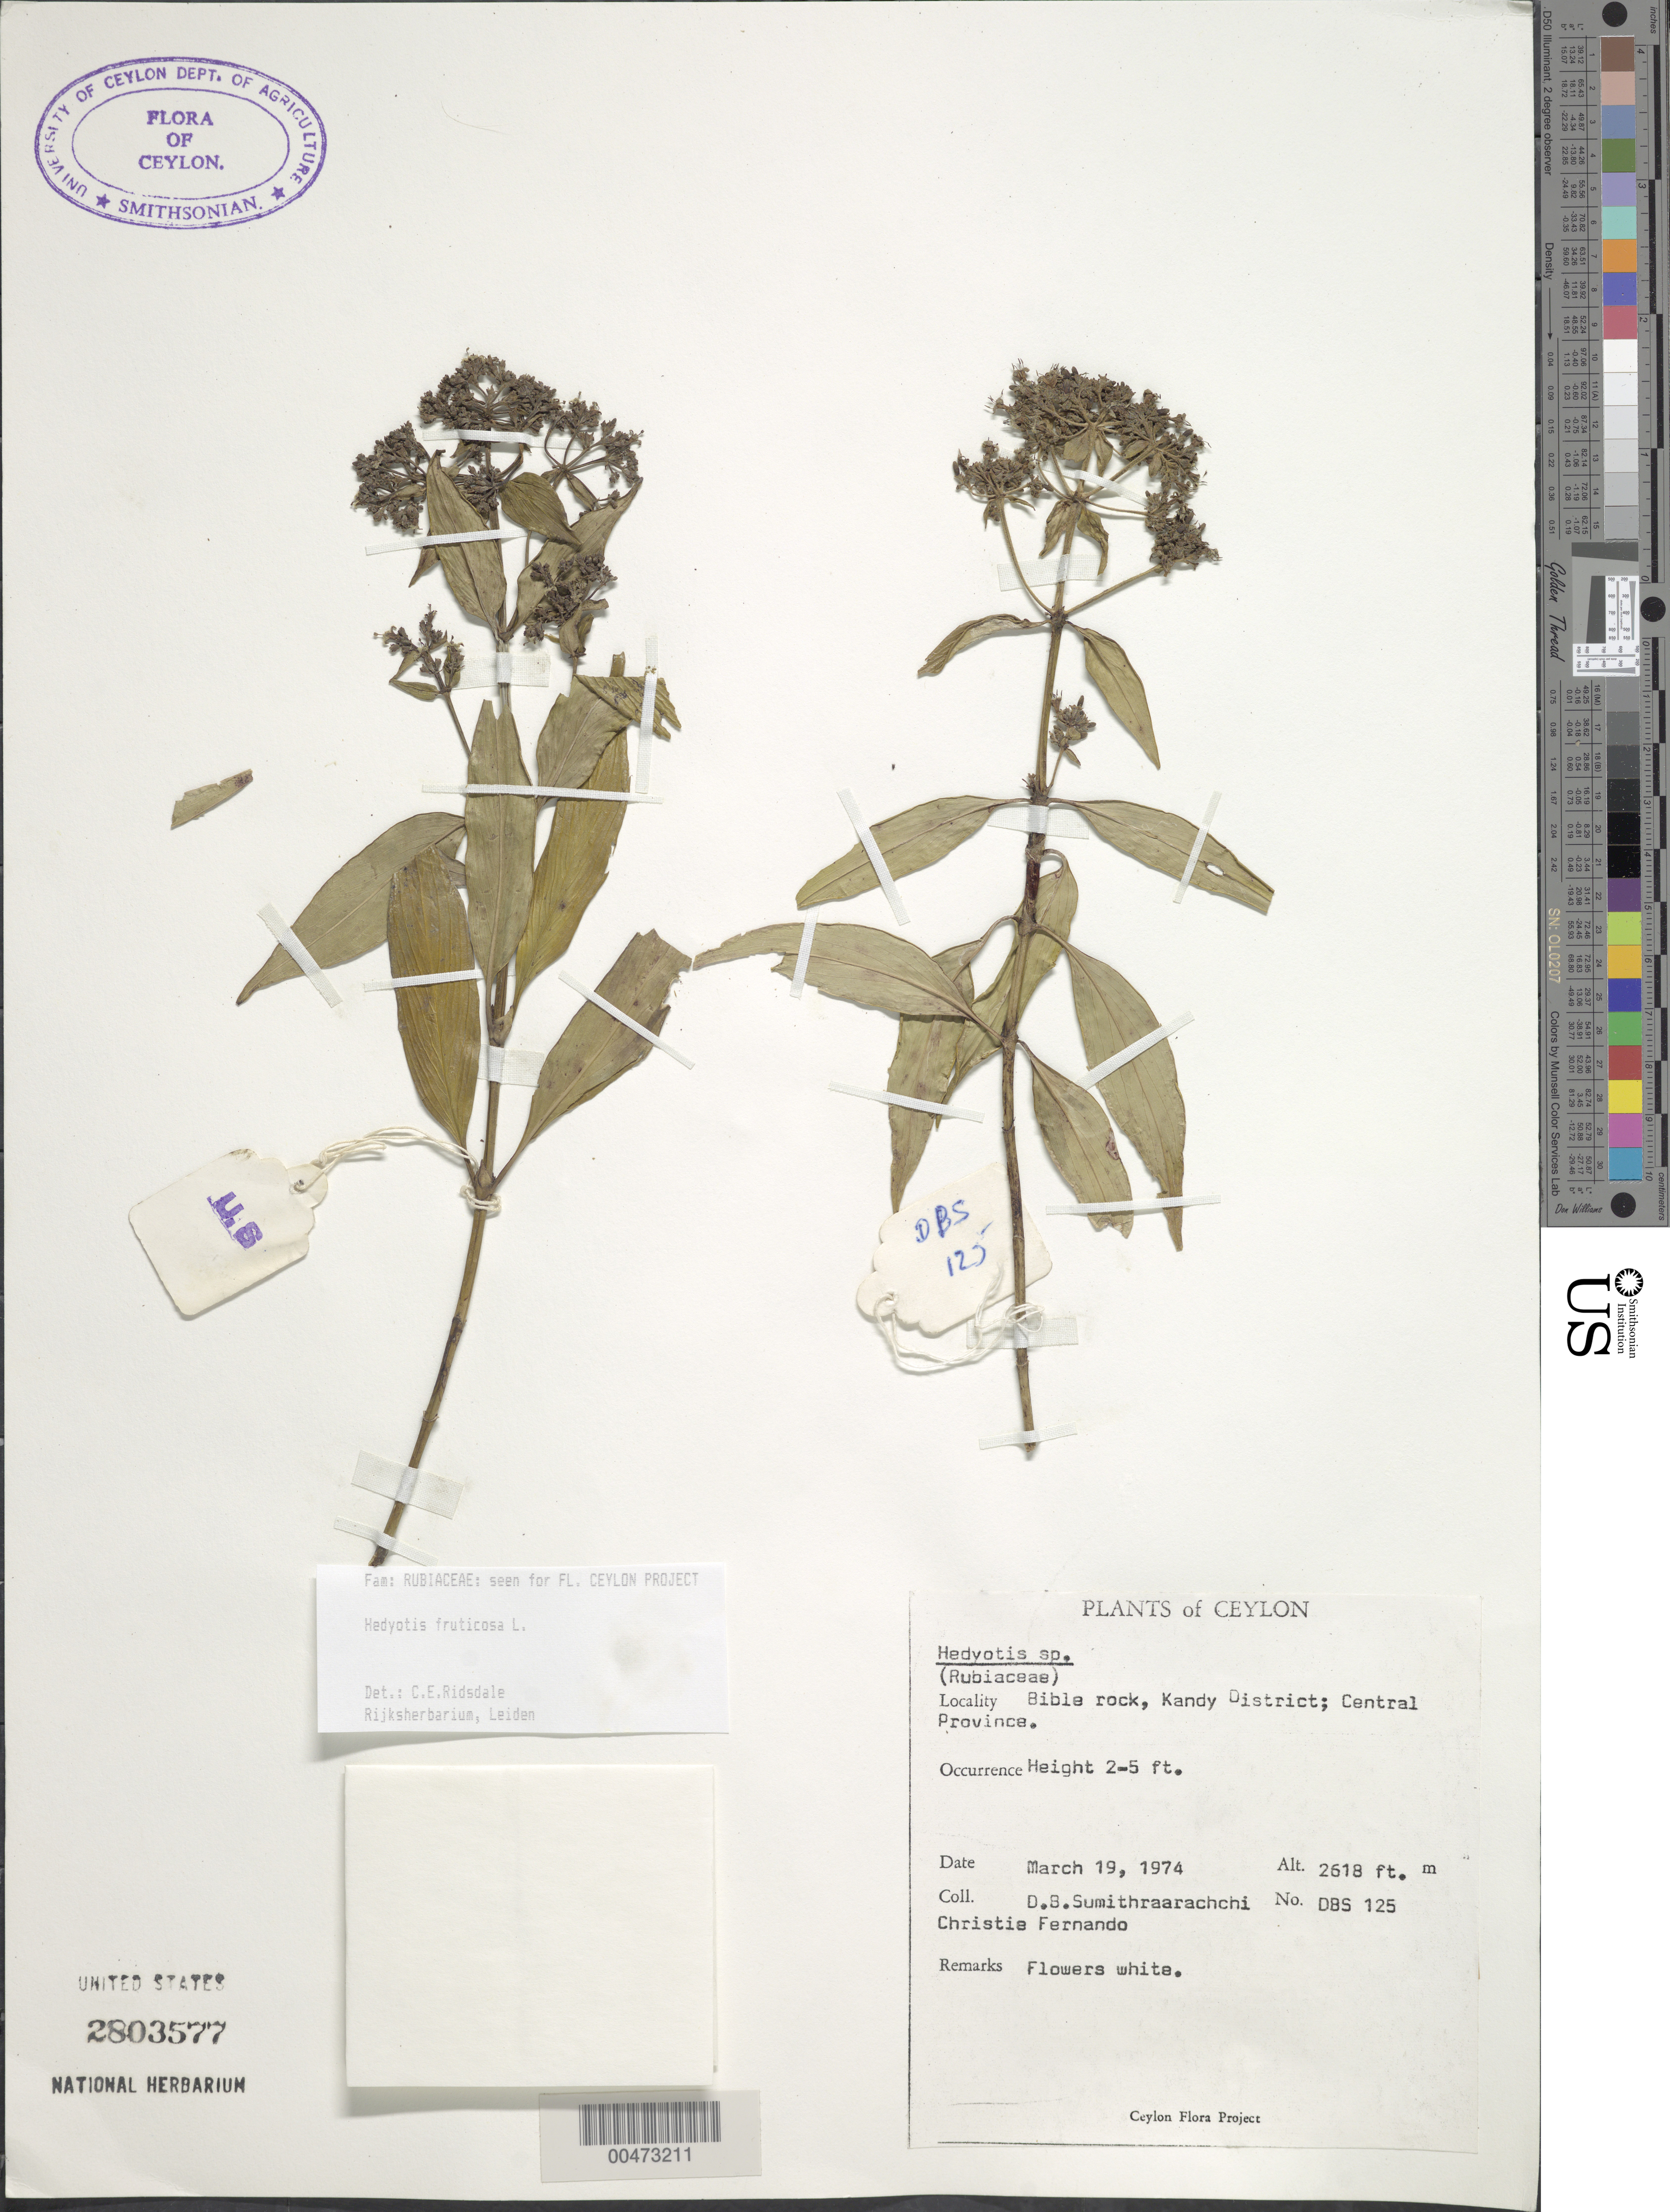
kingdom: Plantae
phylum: Tracheophyta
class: Magnoliopsida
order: Gentianales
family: Rubiaceae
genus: Hedyotis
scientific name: Hedyotis fruticosa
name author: L.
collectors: D. B. Sumithraarachchi & C. Fernando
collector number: DBS 125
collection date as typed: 19 Mar 1974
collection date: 1974-03-19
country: Sri Lanka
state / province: Central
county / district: Kandy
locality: Bible Rock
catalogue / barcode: US 2803577